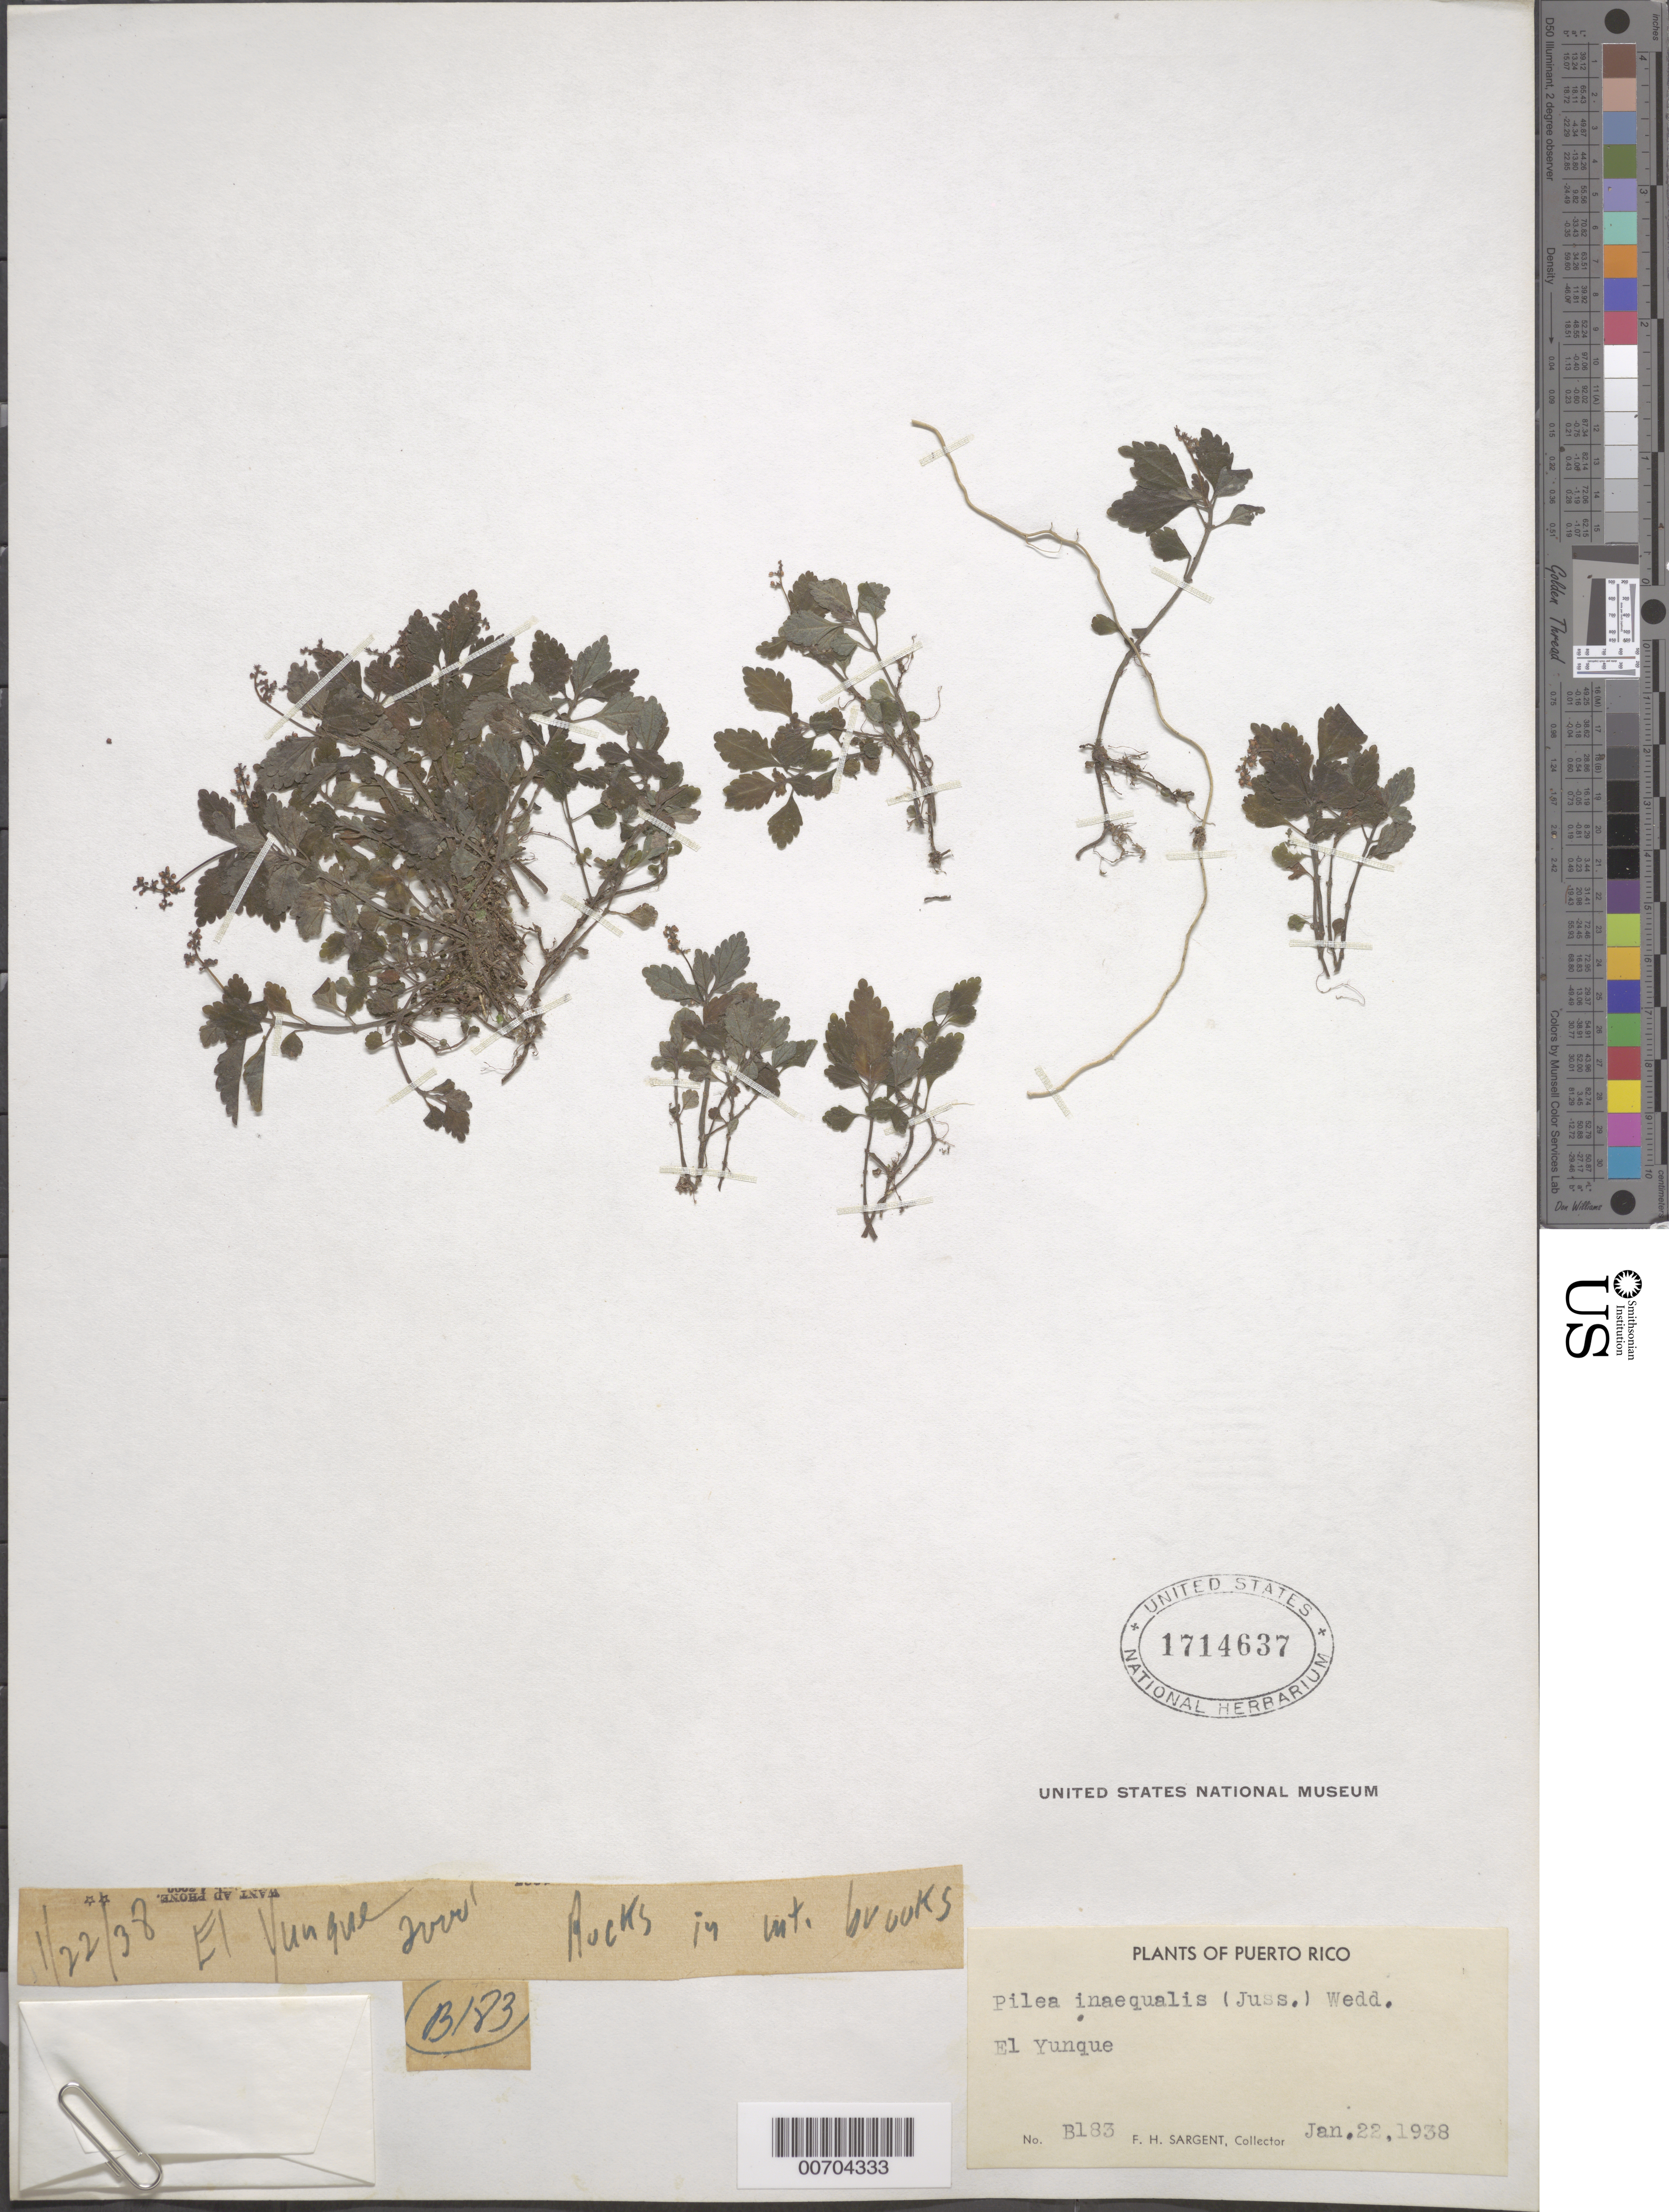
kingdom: Plantae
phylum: Tracheophyta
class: Magnoliopsida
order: Rosales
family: Urticaceae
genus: Pilea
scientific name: Pilea inaequalis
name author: (Juss. ex Poir.) Wedd.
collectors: F. H. Sargent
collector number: B 183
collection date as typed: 22 Jan 1938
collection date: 1938-01-22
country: Puerto Rico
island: Greater Antilles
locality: El Yunque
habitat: Rocks in brooks.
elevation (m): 610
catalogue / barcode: US 1714637